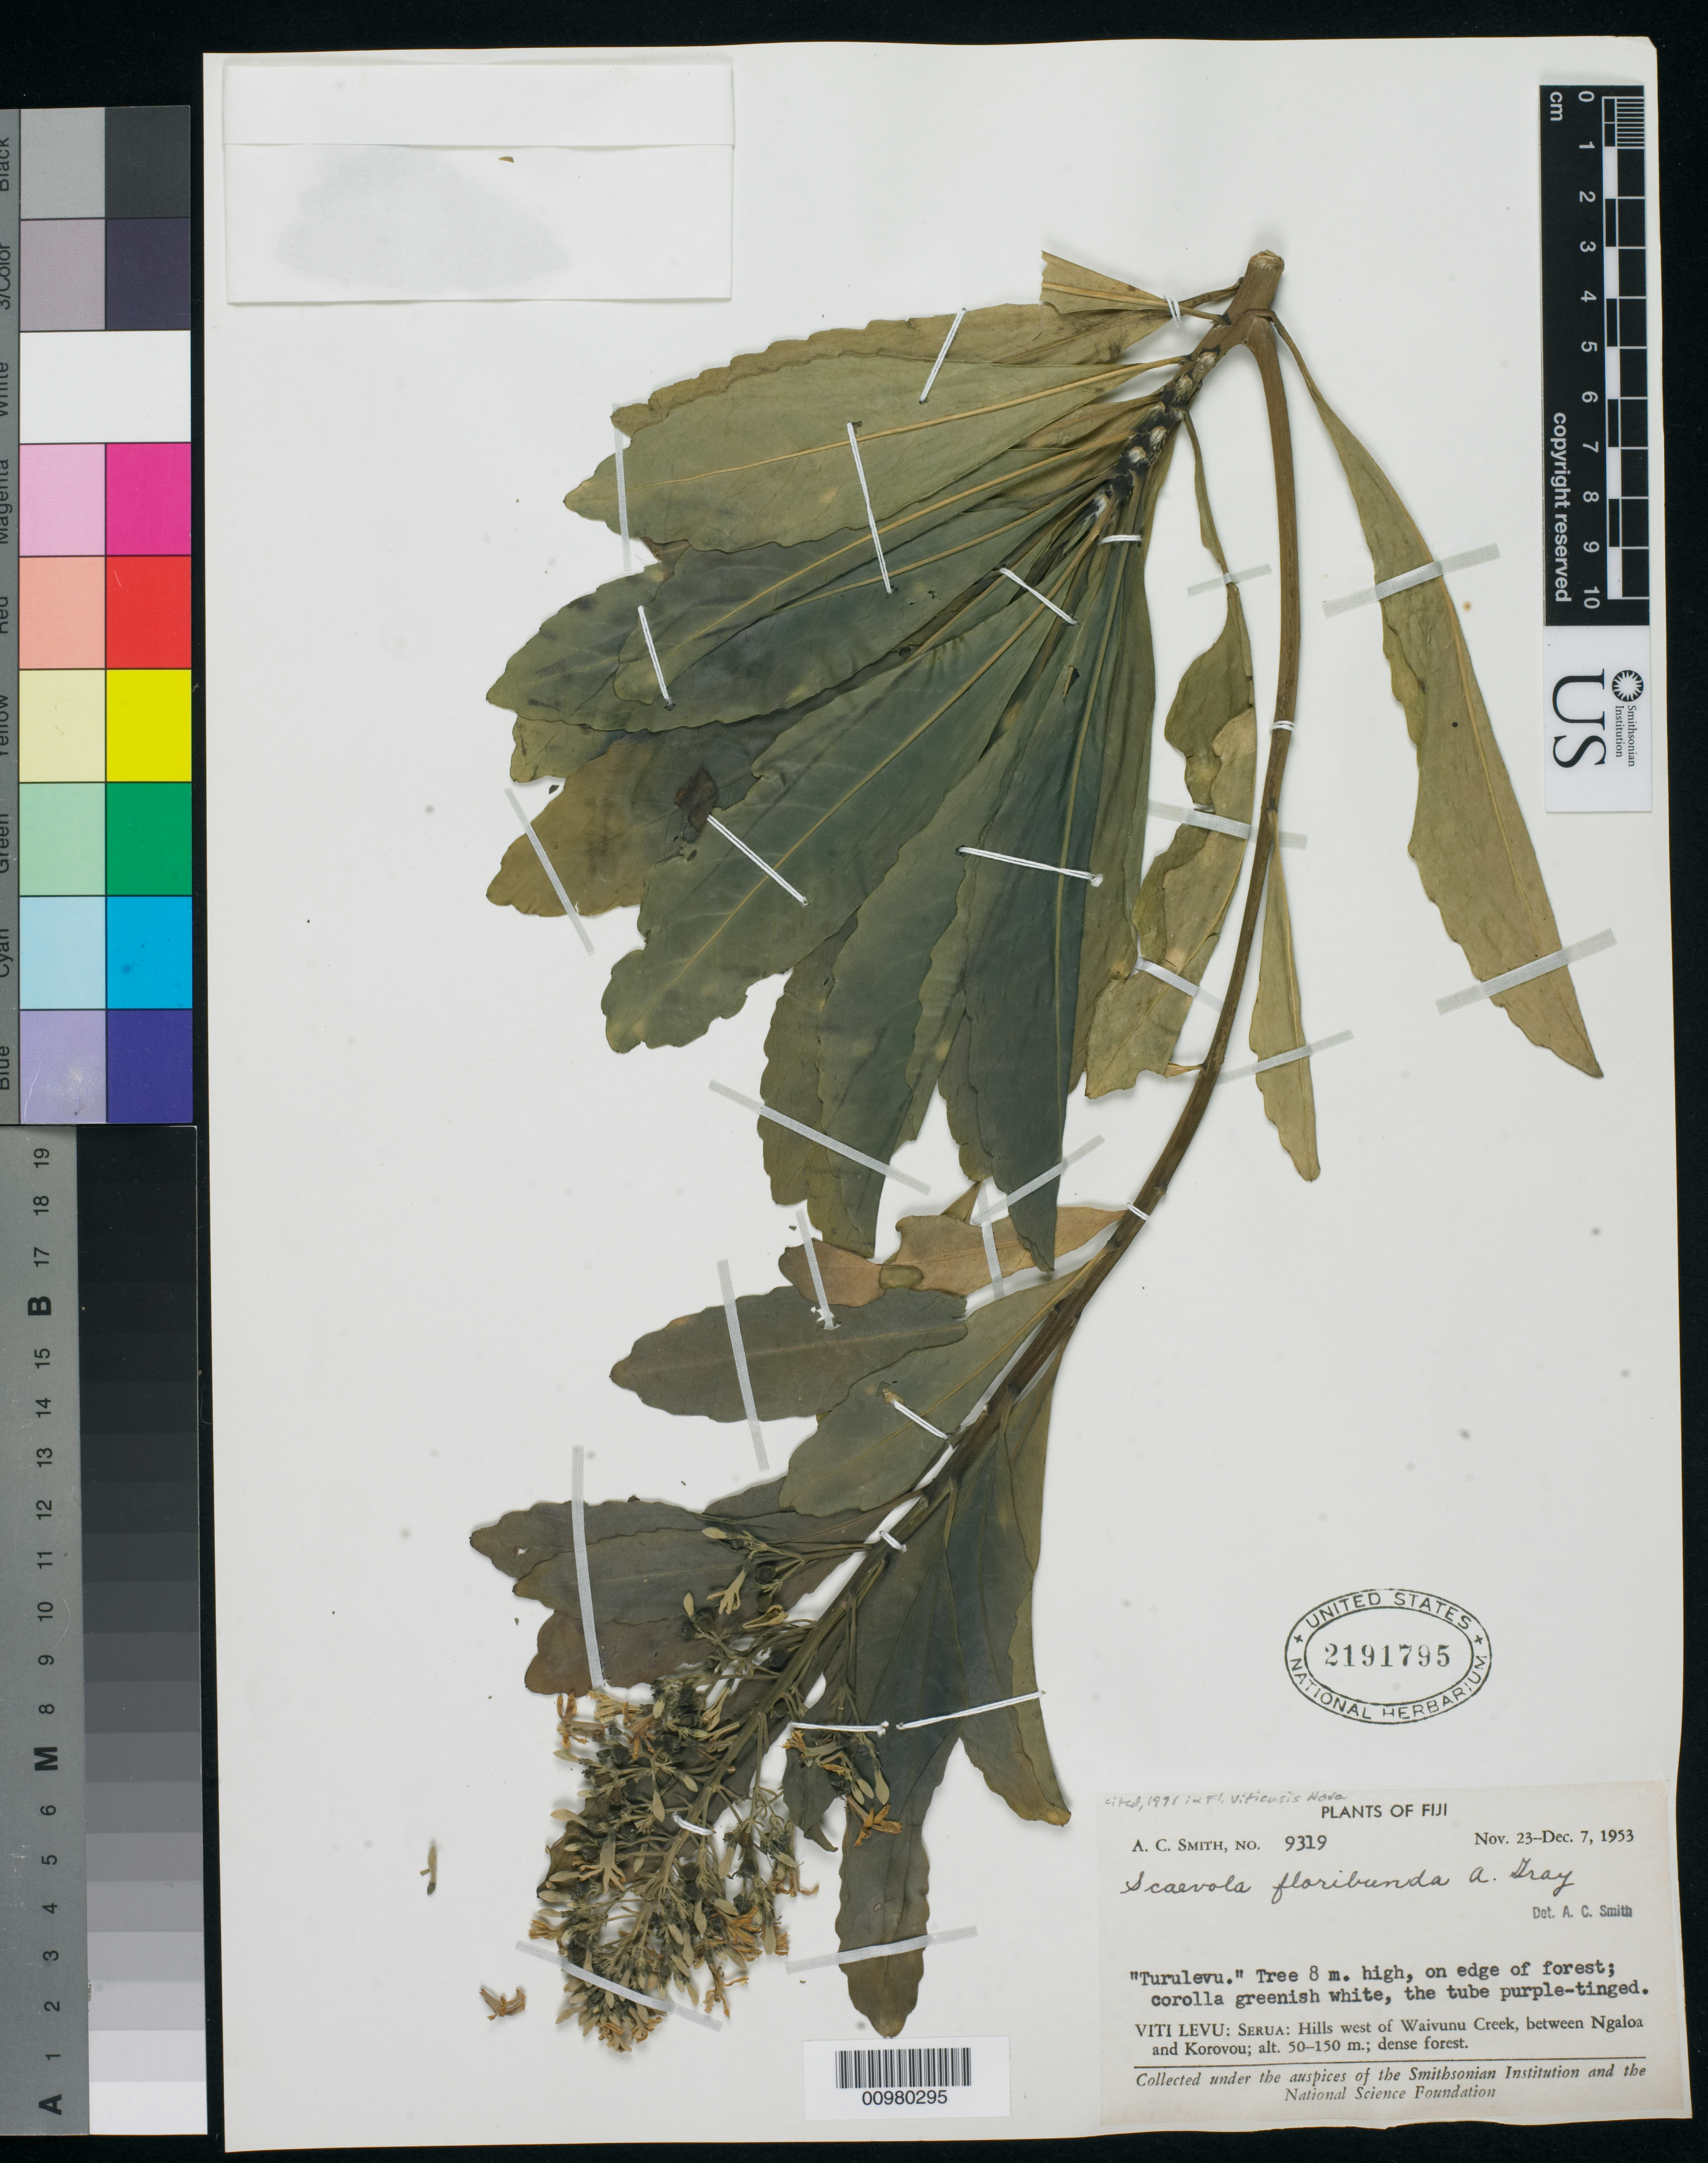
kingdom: Plantae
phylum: Tracheophyta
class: Magnoliopsida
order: Asterales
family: Goodeniaceae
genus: Scaevola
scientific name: Scaevola floribunda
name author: A. Gray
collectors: C. A. Smith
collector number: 9319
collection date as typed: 23 Nov 1953 to 07 Dec 1953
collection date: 1953-11-23/1953-12-07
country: Fiji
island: Viti Levu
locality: Serua: Hills west of Waivunu Creek, between Ngaloa and Korovou. Dense forest.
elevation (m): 50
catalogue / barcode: US 2191795